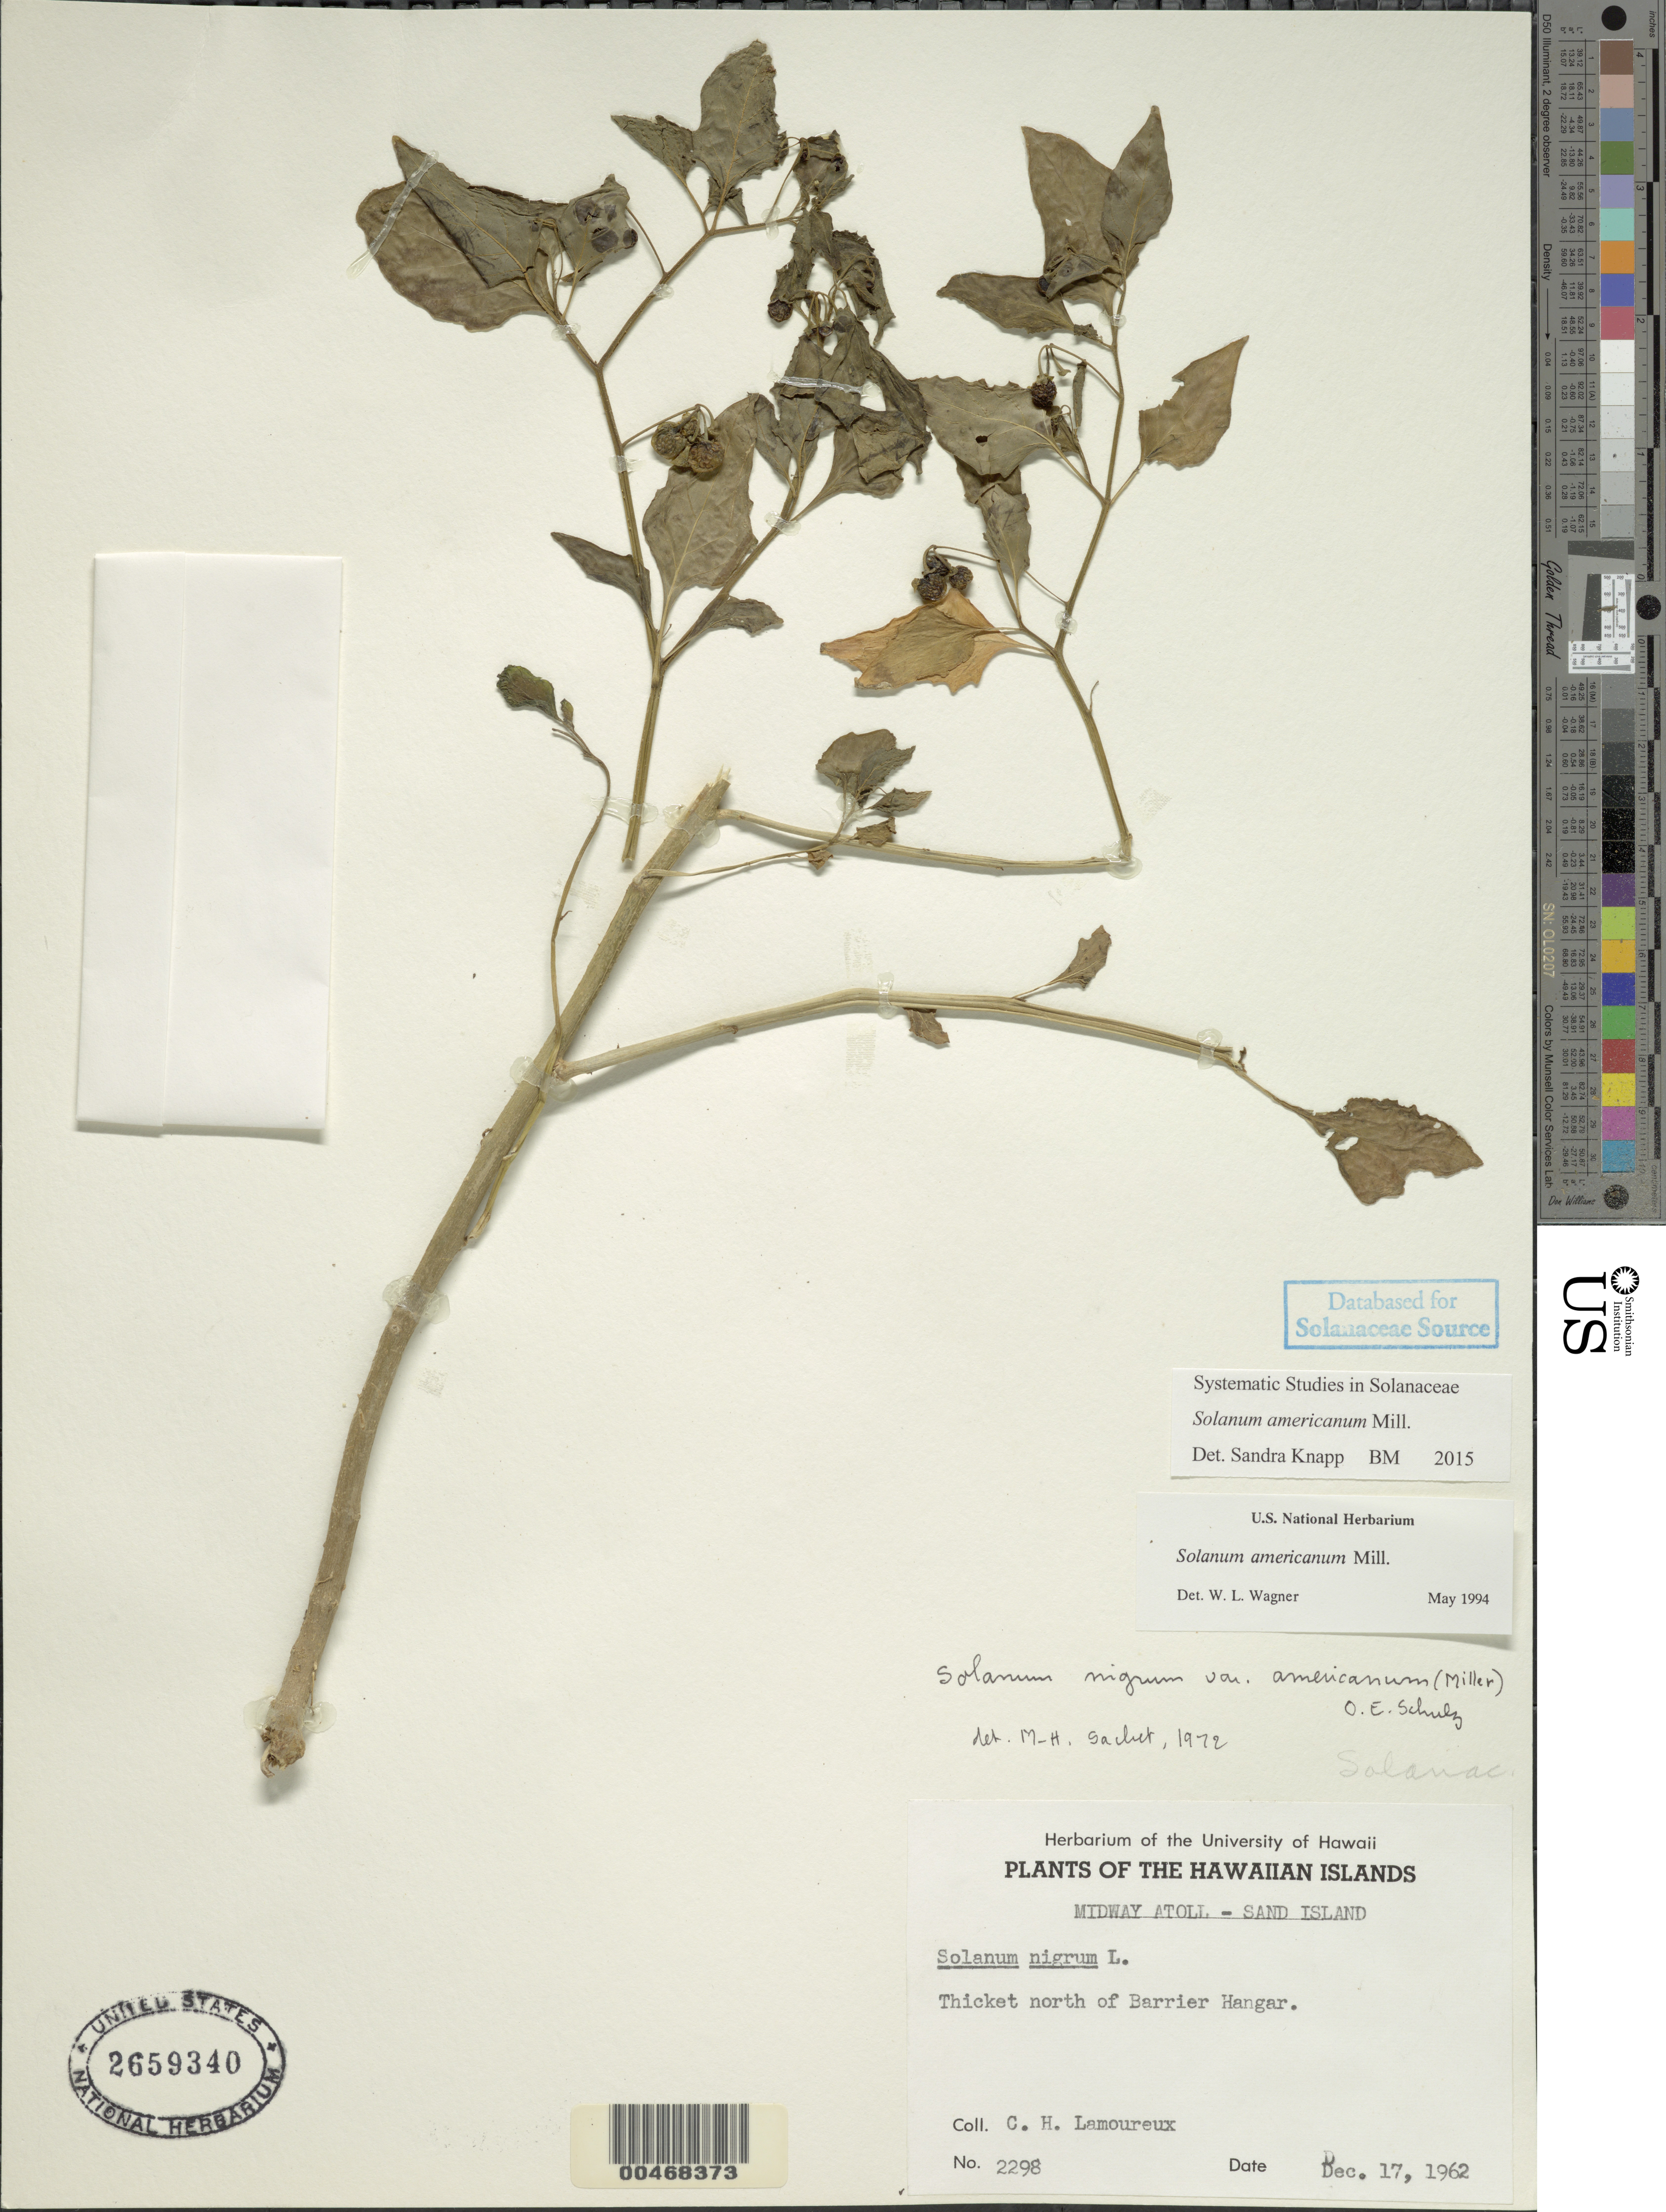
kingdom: Plantae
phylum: Tracheophyta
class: Magnoliopsida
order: Solanales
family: Solanaceae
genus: Solanum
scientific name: Solanum americanum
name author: Mill.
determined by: Wagner, W. L., (BOT), Smithsonian Institution - National Museum of Natural History (UNITED STATES)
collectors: C. H. Lamoureux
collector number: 2298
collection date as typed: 17 Dec 1962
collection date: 1962-12-17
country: U.S. Administered Pacific Islands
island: Midway Atoll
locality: Sand Islet, N of Barrier Hangar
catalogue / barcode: US 2659340